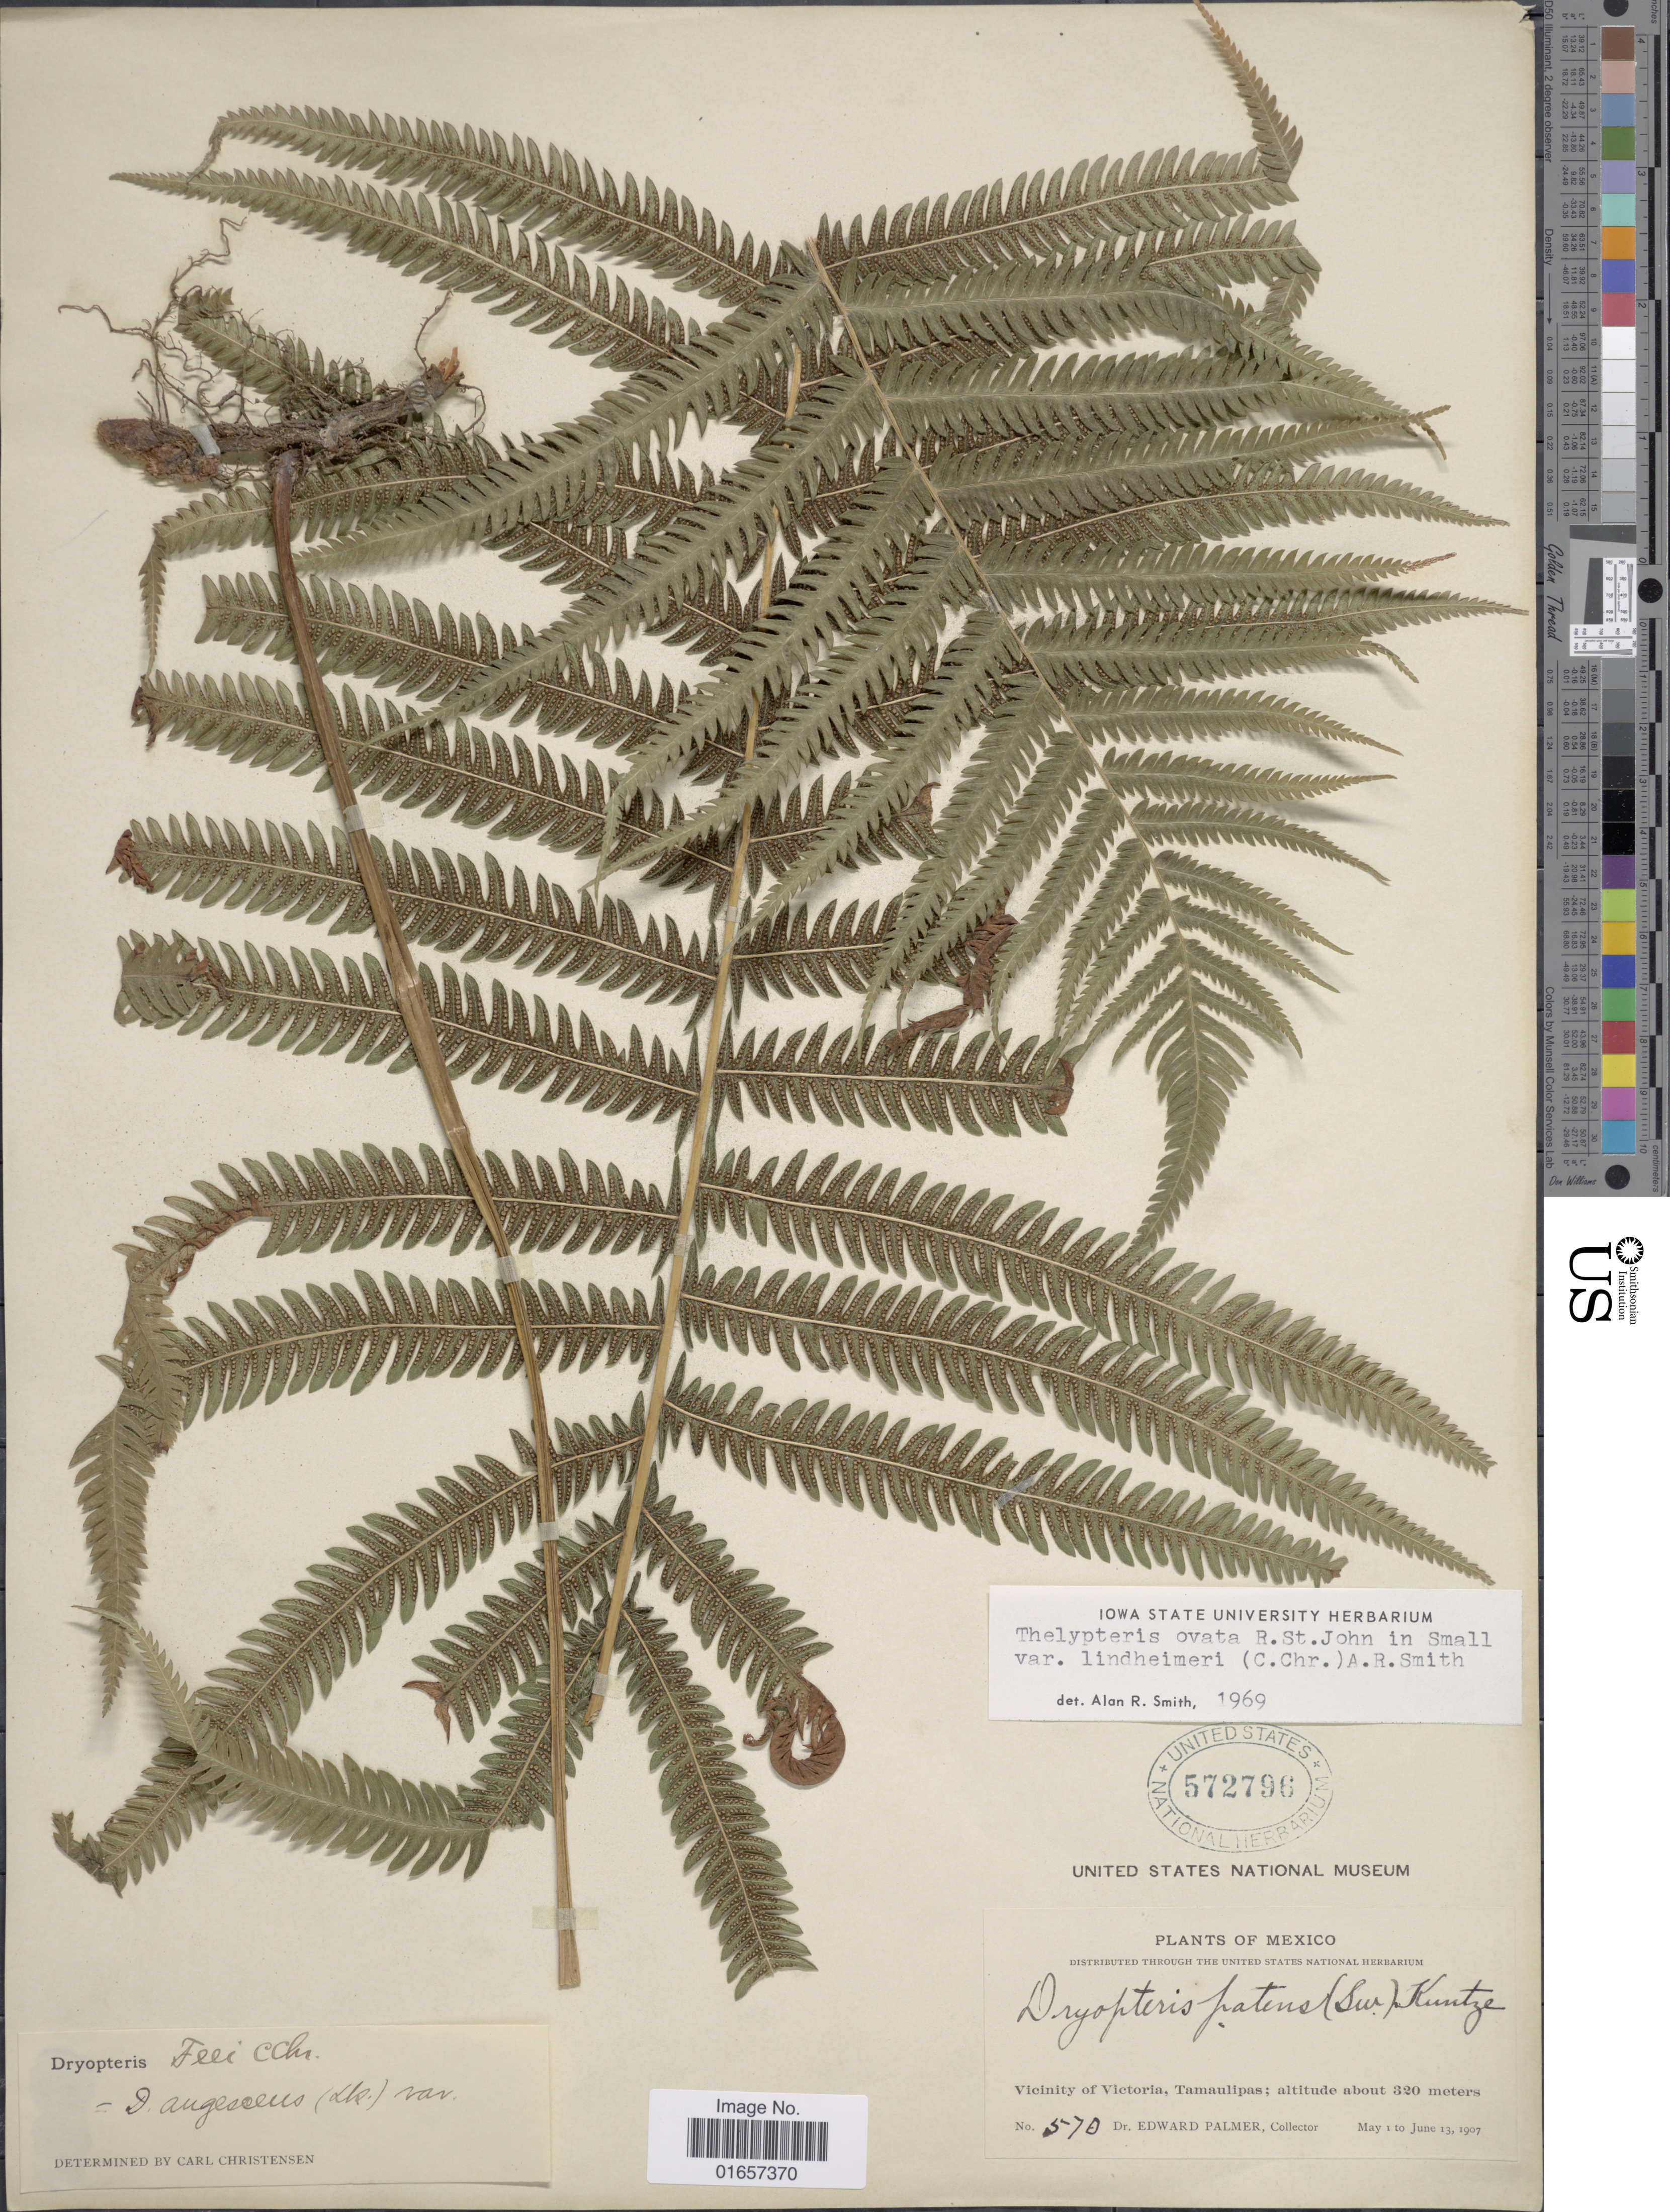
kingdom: Plantae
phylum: Tracheophyta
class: Polypodiopsida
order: Polypodiales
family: Thelypteridaceae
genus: Christella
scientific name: Christella ovata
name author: (R.P. St. John) Á. Löve & D. Löve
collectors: E. Palmer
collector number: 570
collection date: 1907-05-01/1907-06-13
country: Mexico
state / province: Tamaulipas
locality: Mexico, Vicinity of Victoria, Tamaulipas.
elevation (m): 320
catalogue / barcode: US 572796